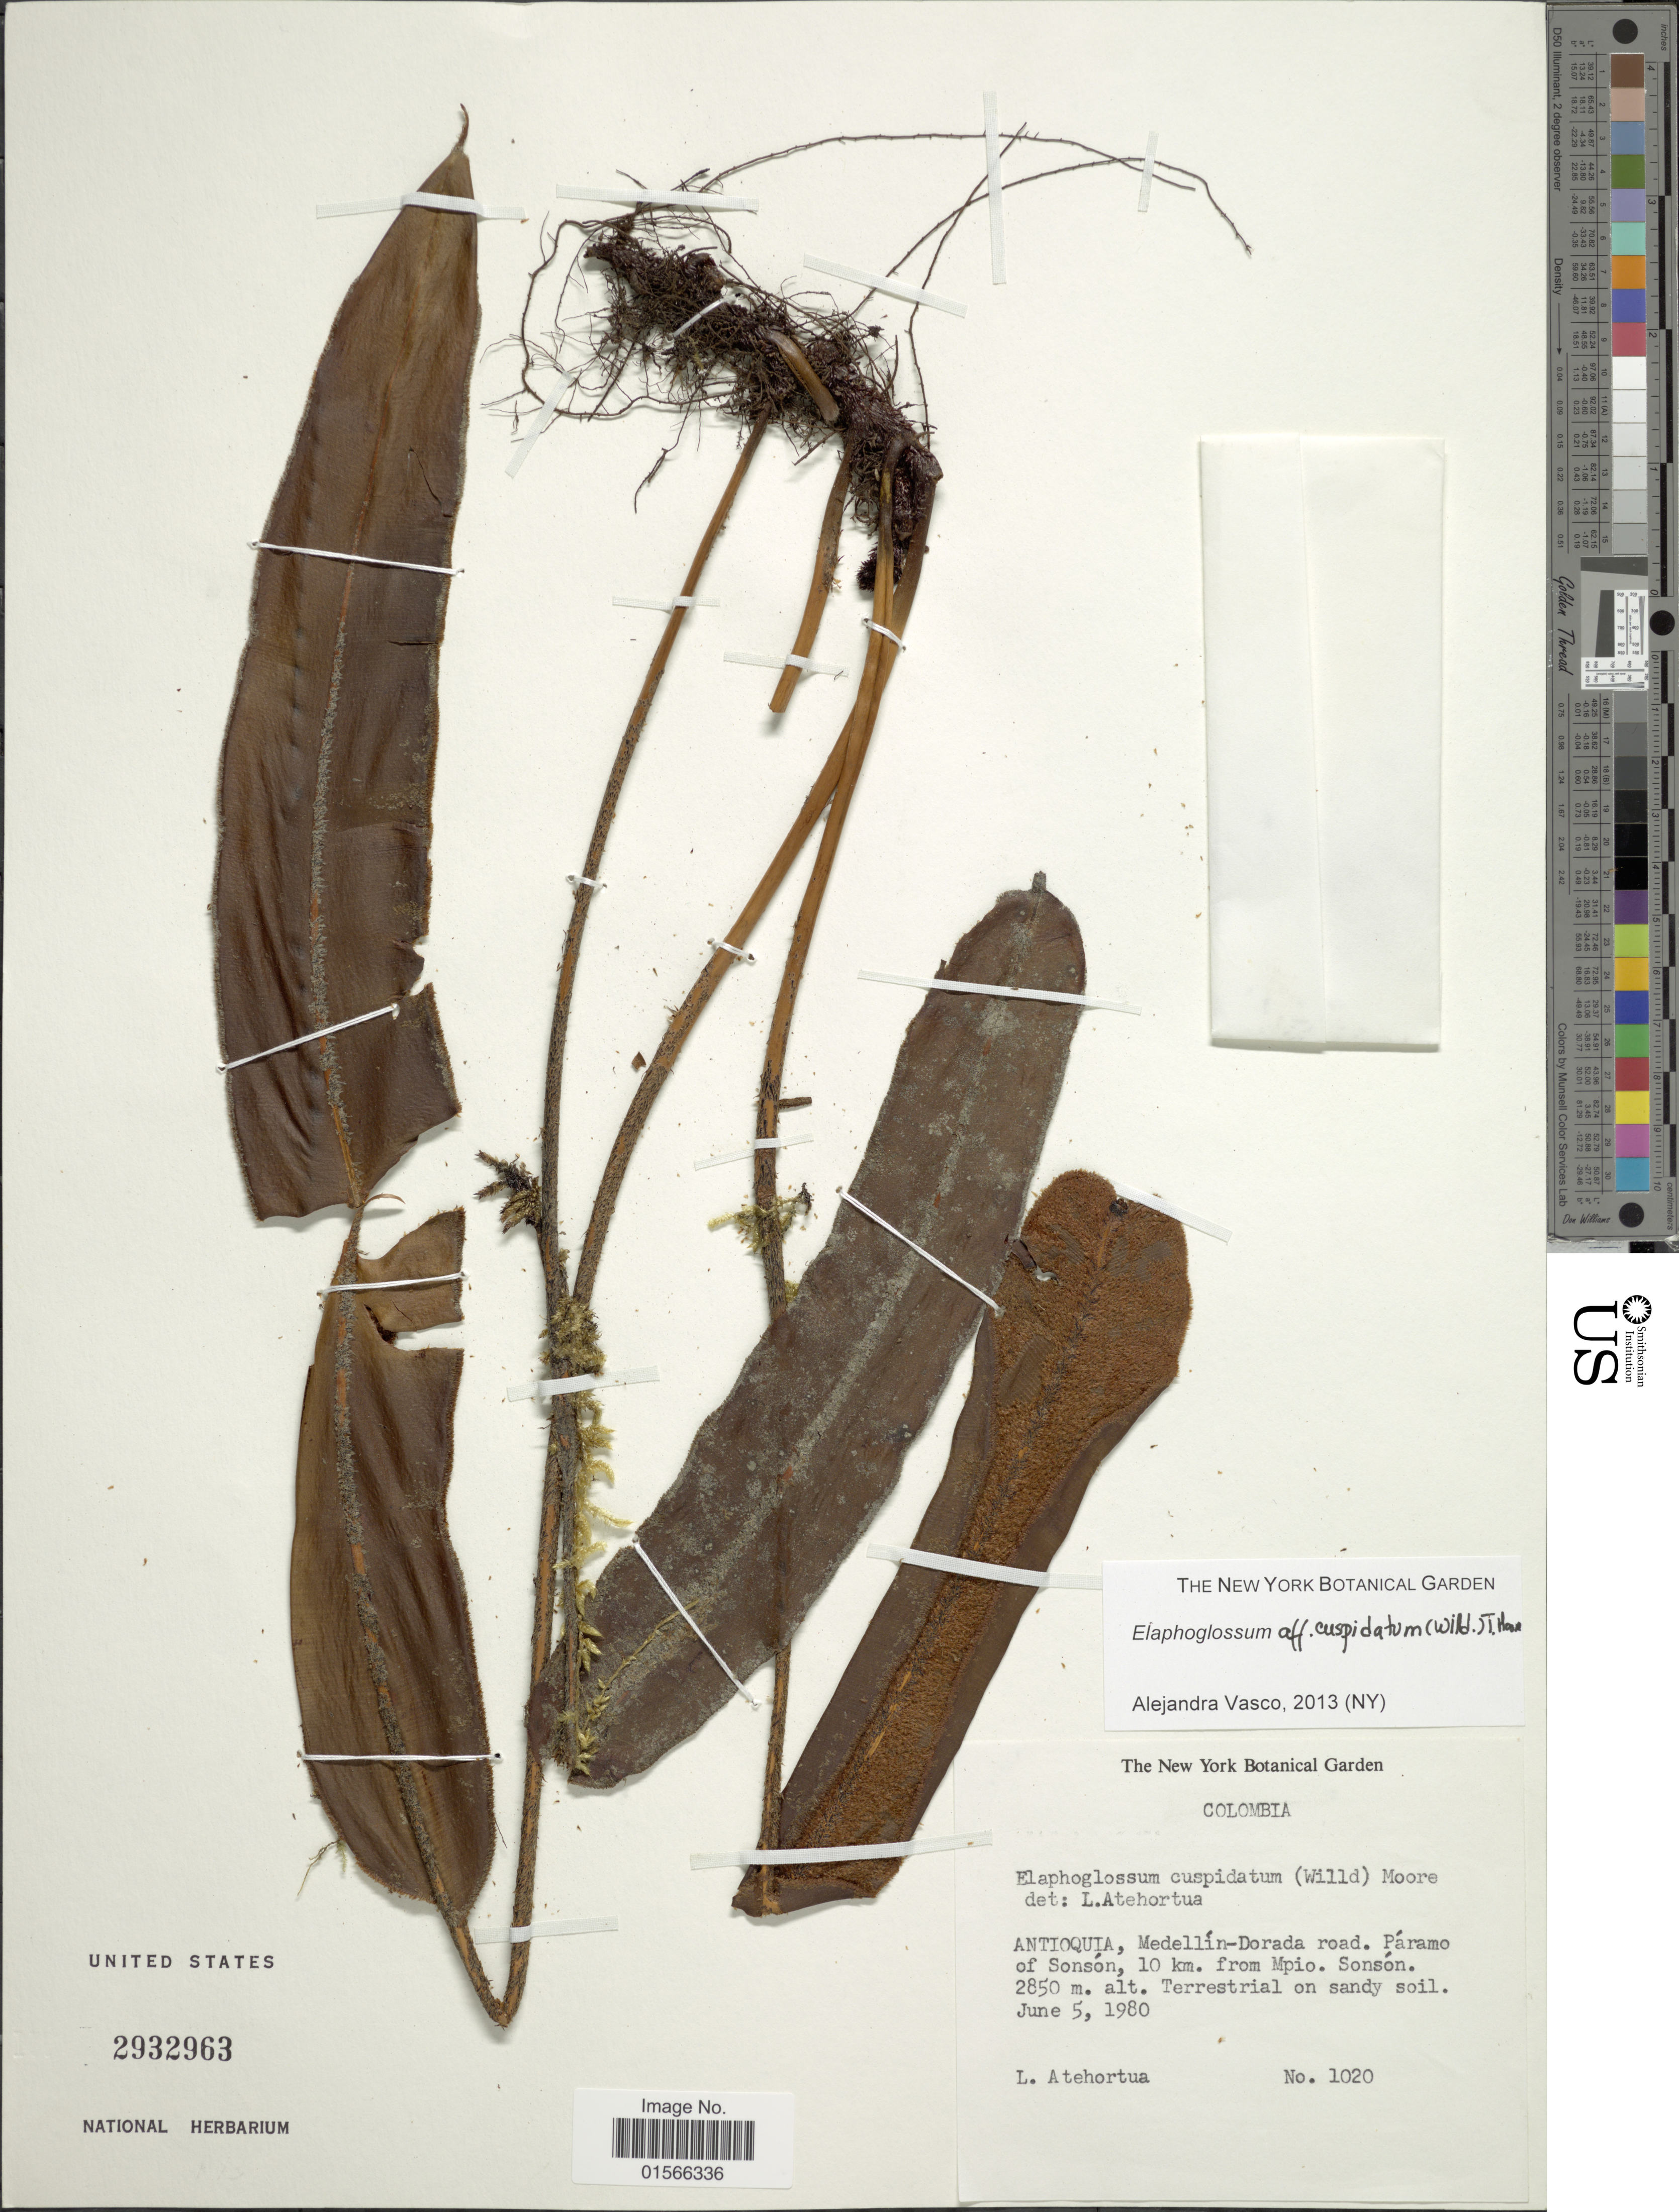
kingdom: Plantae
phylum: Tracheophyta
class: Polypodiopsida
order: Polypodiales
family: Dryopteridaceae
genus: Elaphoglossum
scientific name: Elaphoglossum cuspidatum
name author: (Willd.) T. Moore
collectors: L. Atehortúa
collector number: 1020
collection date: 1980-06-05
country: Colombia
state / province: Antioquia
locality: Medellín-Dorada road. Páramo of Sonsón, 10 km. from Mpio Sonsón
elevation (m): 2850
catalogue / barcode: US 2932963